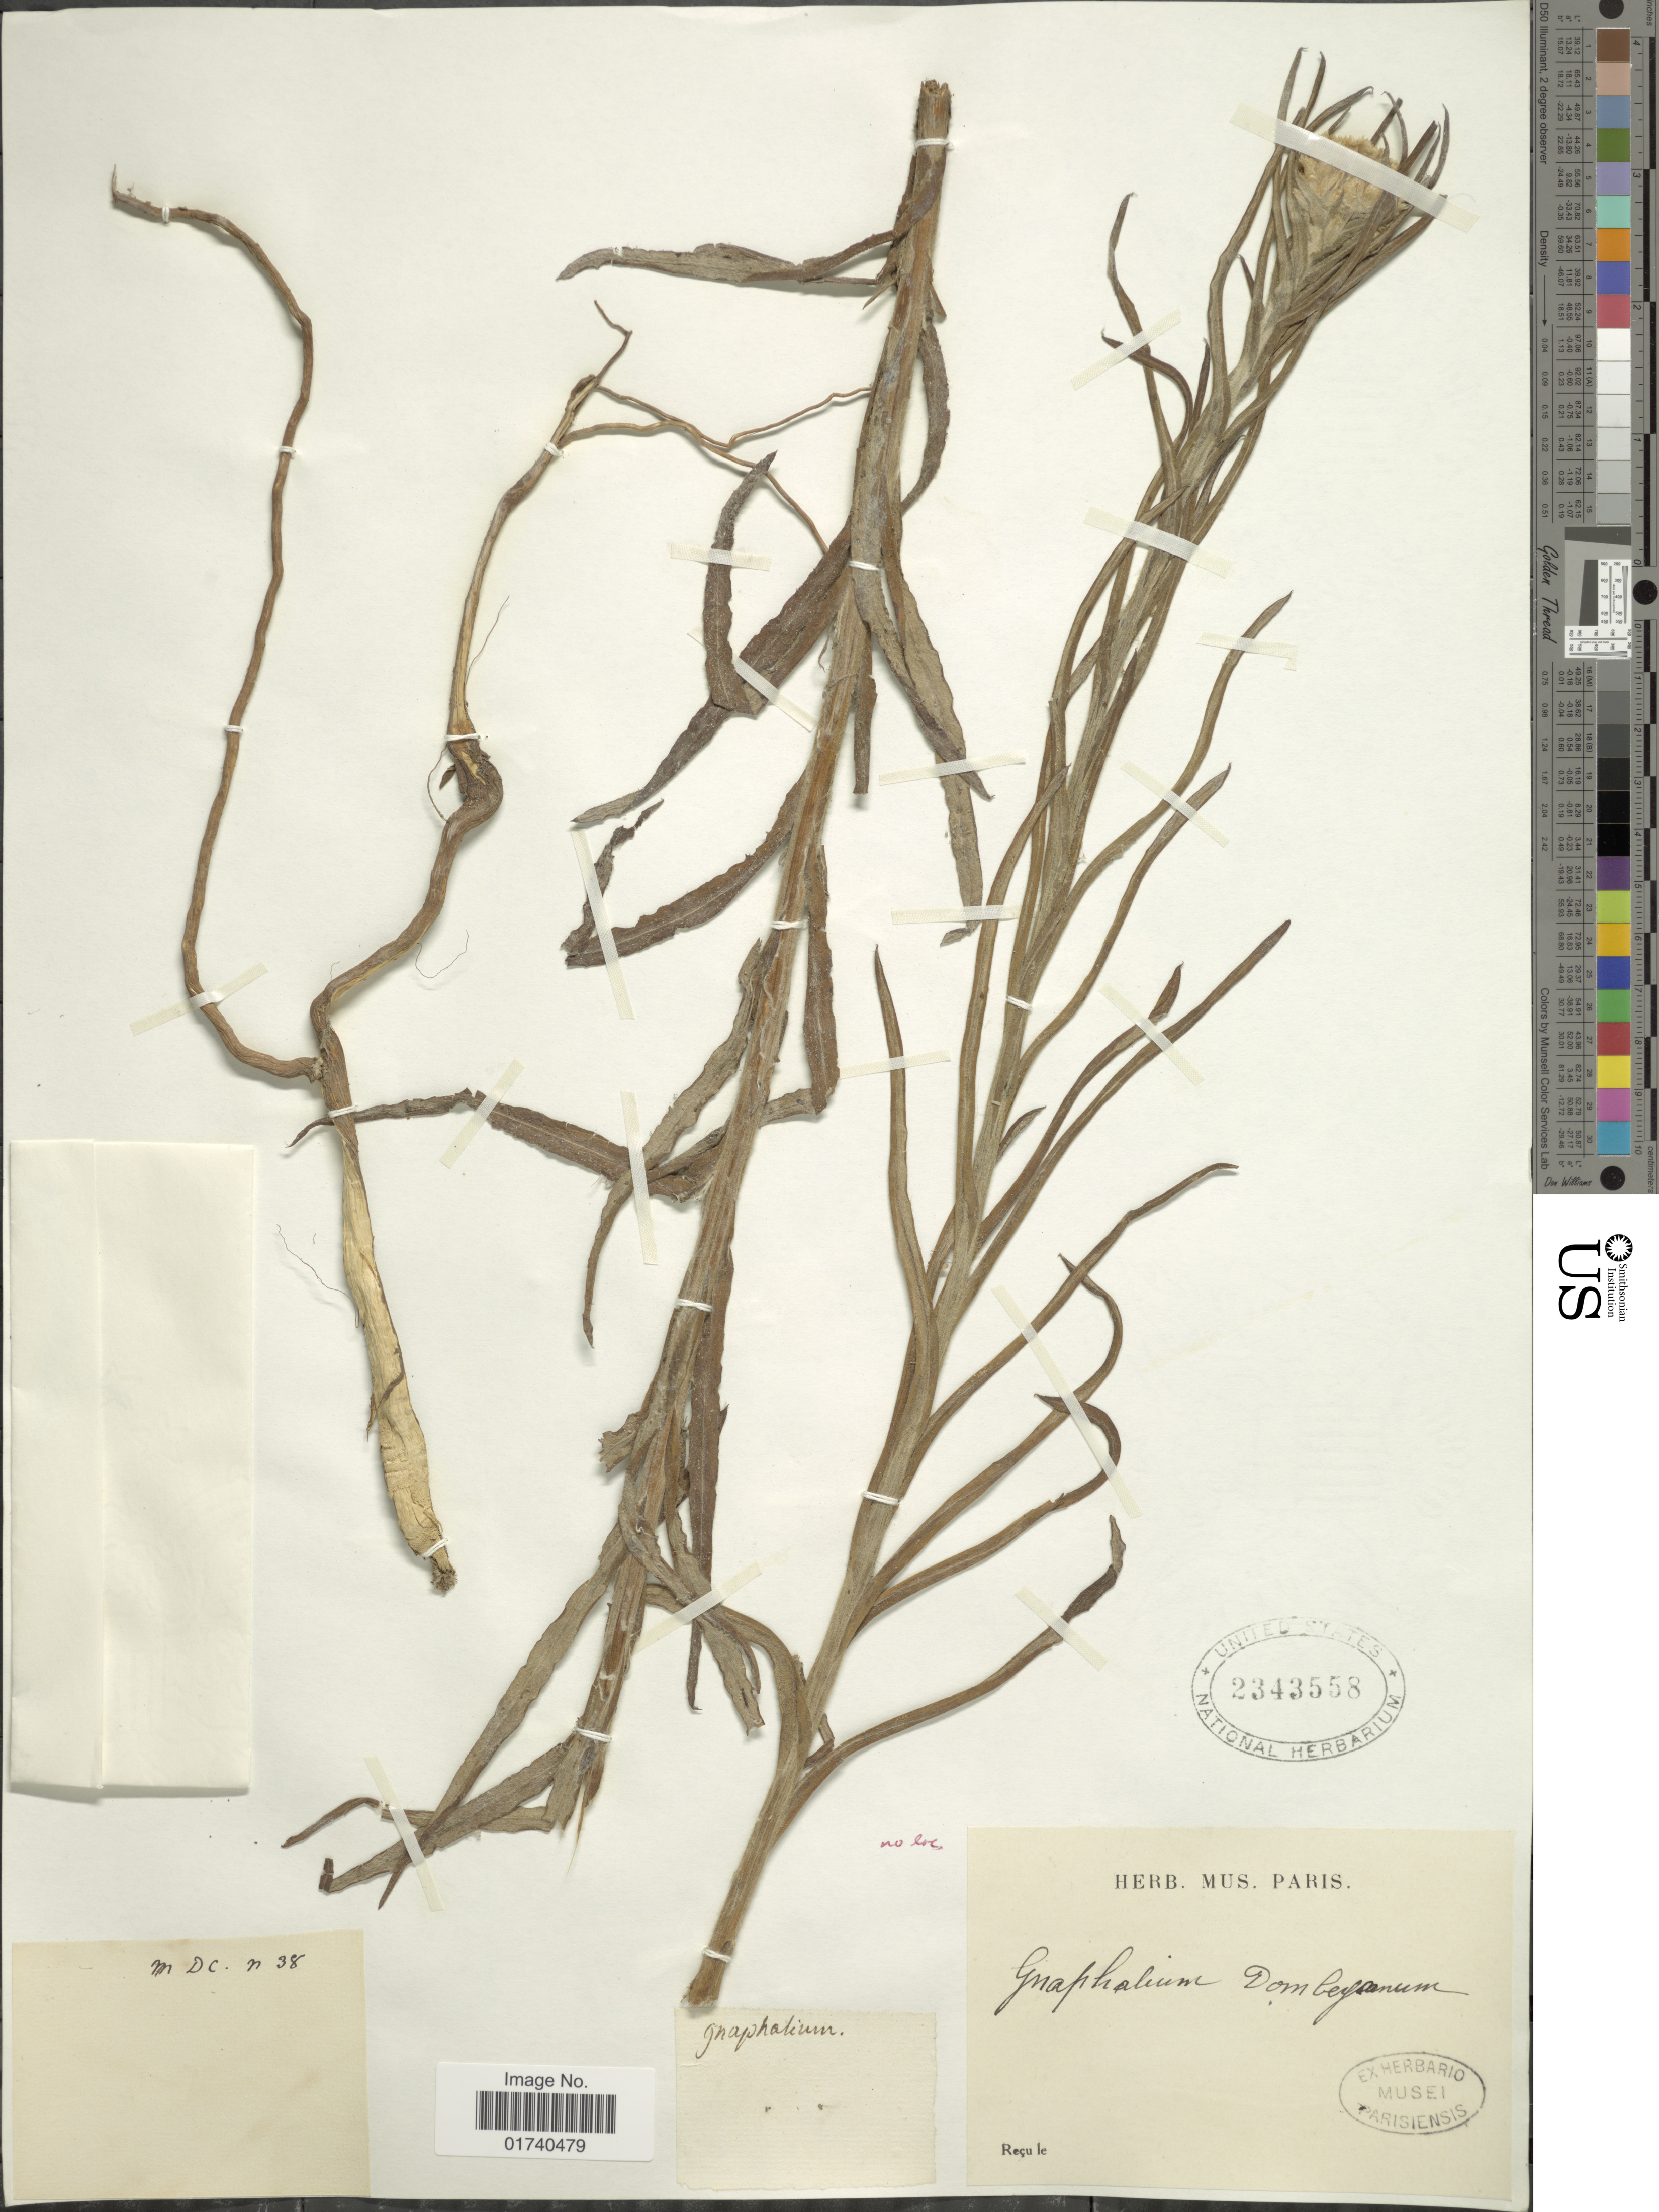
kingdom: Plantae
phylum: Tracheophyta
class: Magnoliopsida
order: Asterales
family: Asteraceae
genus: Pseudognaphalium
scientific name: Pseudognaphalium dombeyanum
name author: (DC.) Anderb.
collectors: ex herb. Mus. Paris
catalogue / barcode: US 2343558